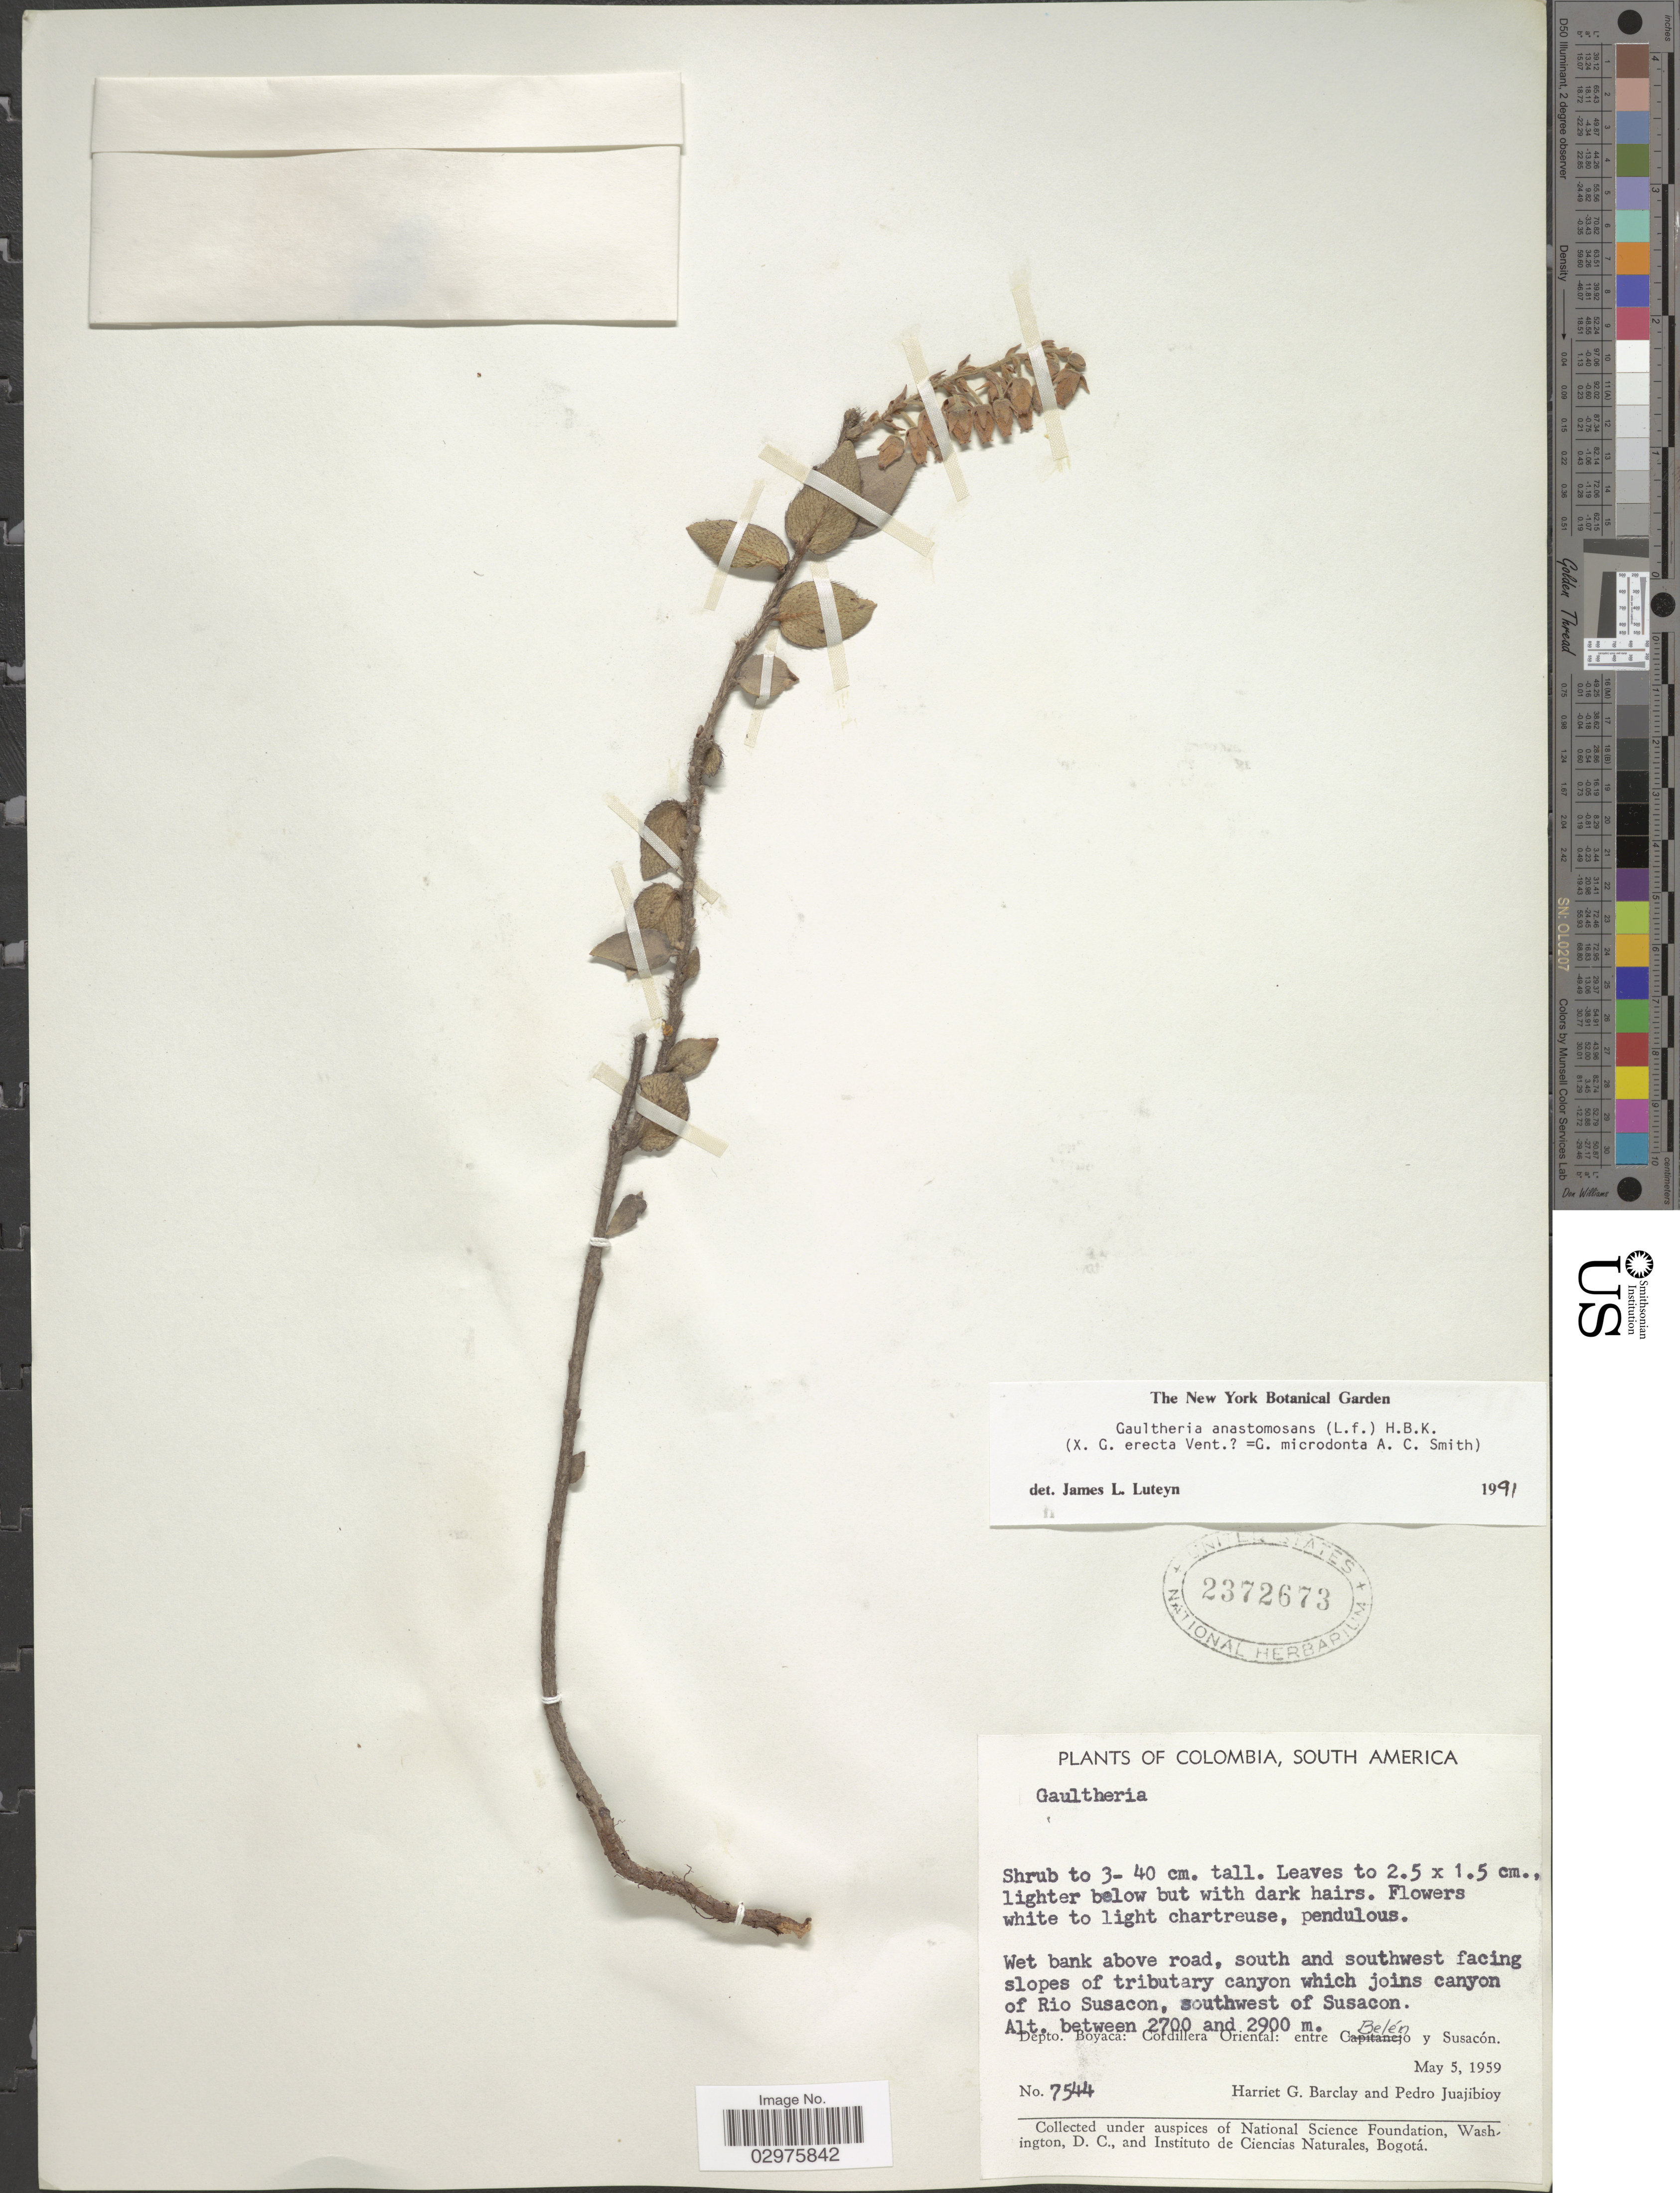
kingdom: Plantae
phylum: Tracheophyta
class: Magnoliopsida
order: Ericales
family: Ericaceae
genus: Gaultheria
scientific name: Gaultheria anastomosans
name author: (L. f.) Kunth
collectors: H. G. Barclay & P. Juajibioy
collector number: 7544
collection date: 1959-05-05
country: Colombia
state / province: Boyacá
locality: Wet bank above road, south and southwest facing slopes of tributary canyon which joins canyon of Rio Susacon, southwest of Susacon. Dept. Boyaca: Cordillera Oriental: entre Belén y Susacón.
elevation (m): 2700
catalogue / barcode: US 2372673